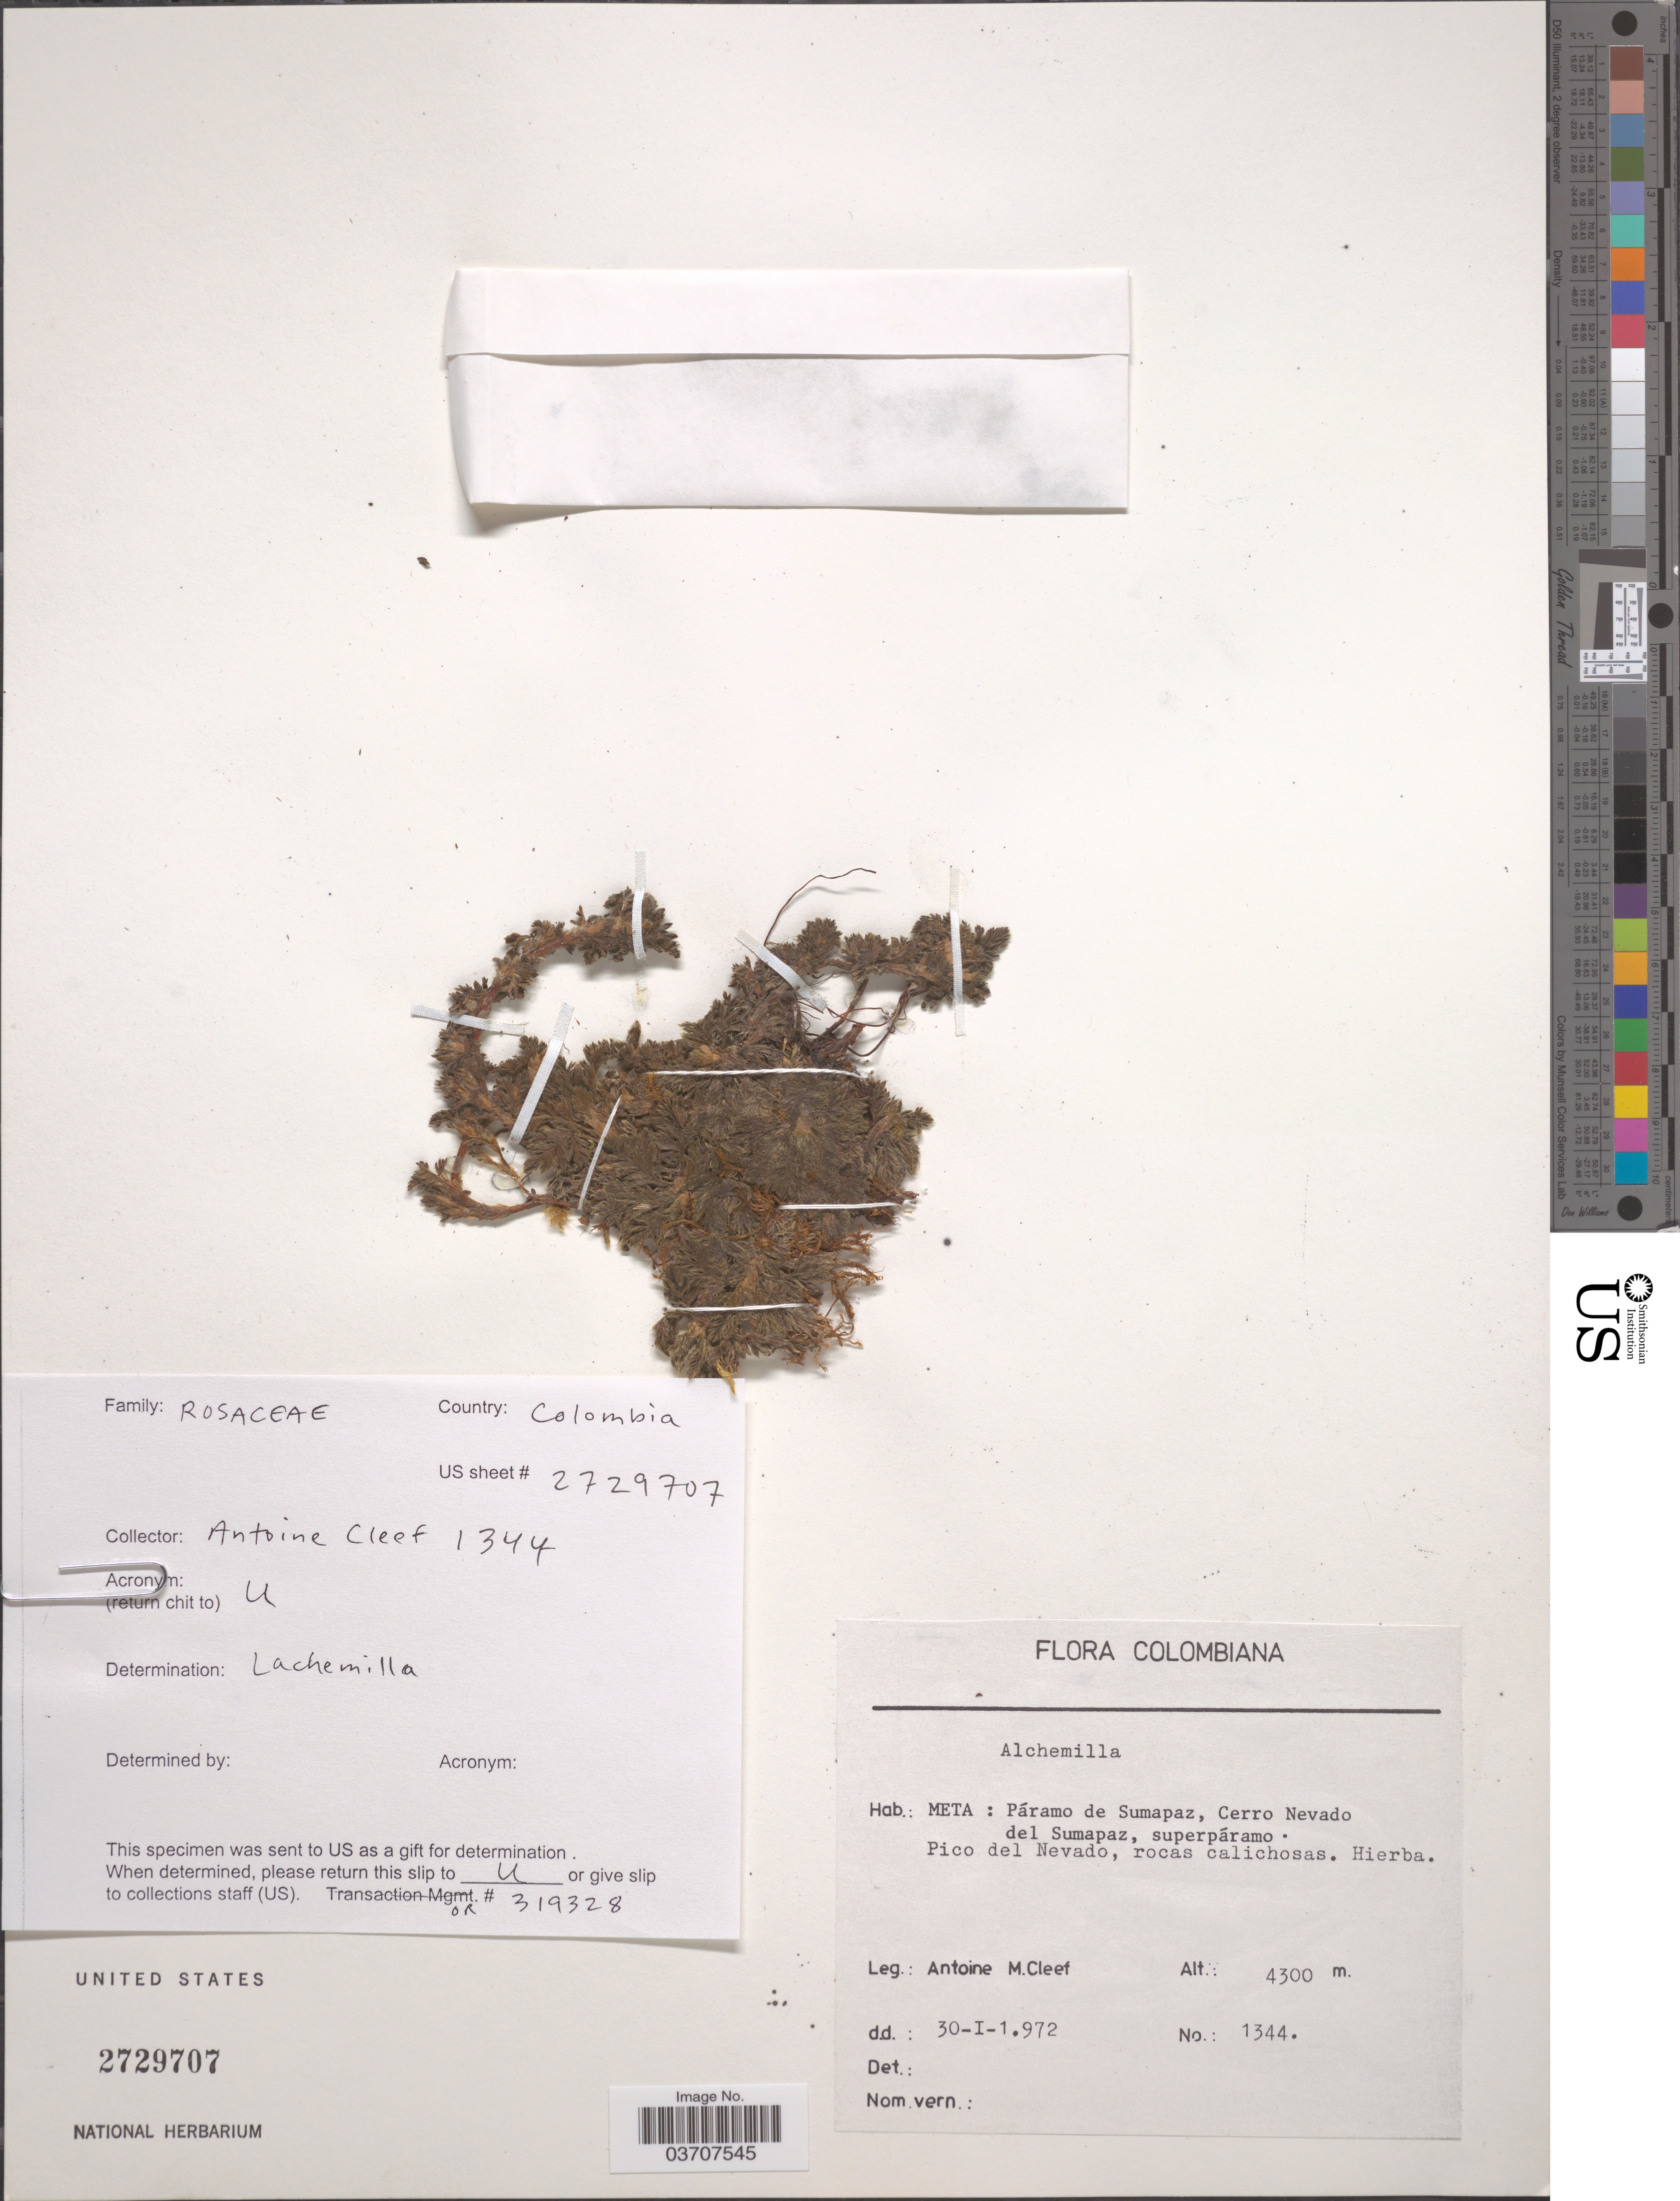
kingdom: Plantae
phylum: Tracheophyta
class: Magnoliopsida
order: Rosales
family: Rosaceae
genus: Lachemilla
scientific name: Lachemilla sp.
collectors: A. M. Cleef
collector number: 1344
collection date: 1972-01-30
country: Colombia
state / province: Meta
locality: Páramo de Sumapaz, Cerro Nevado del Sumapaz, superpáramo. Pico del Nevado.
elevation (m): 4300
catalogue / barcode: US 2729707